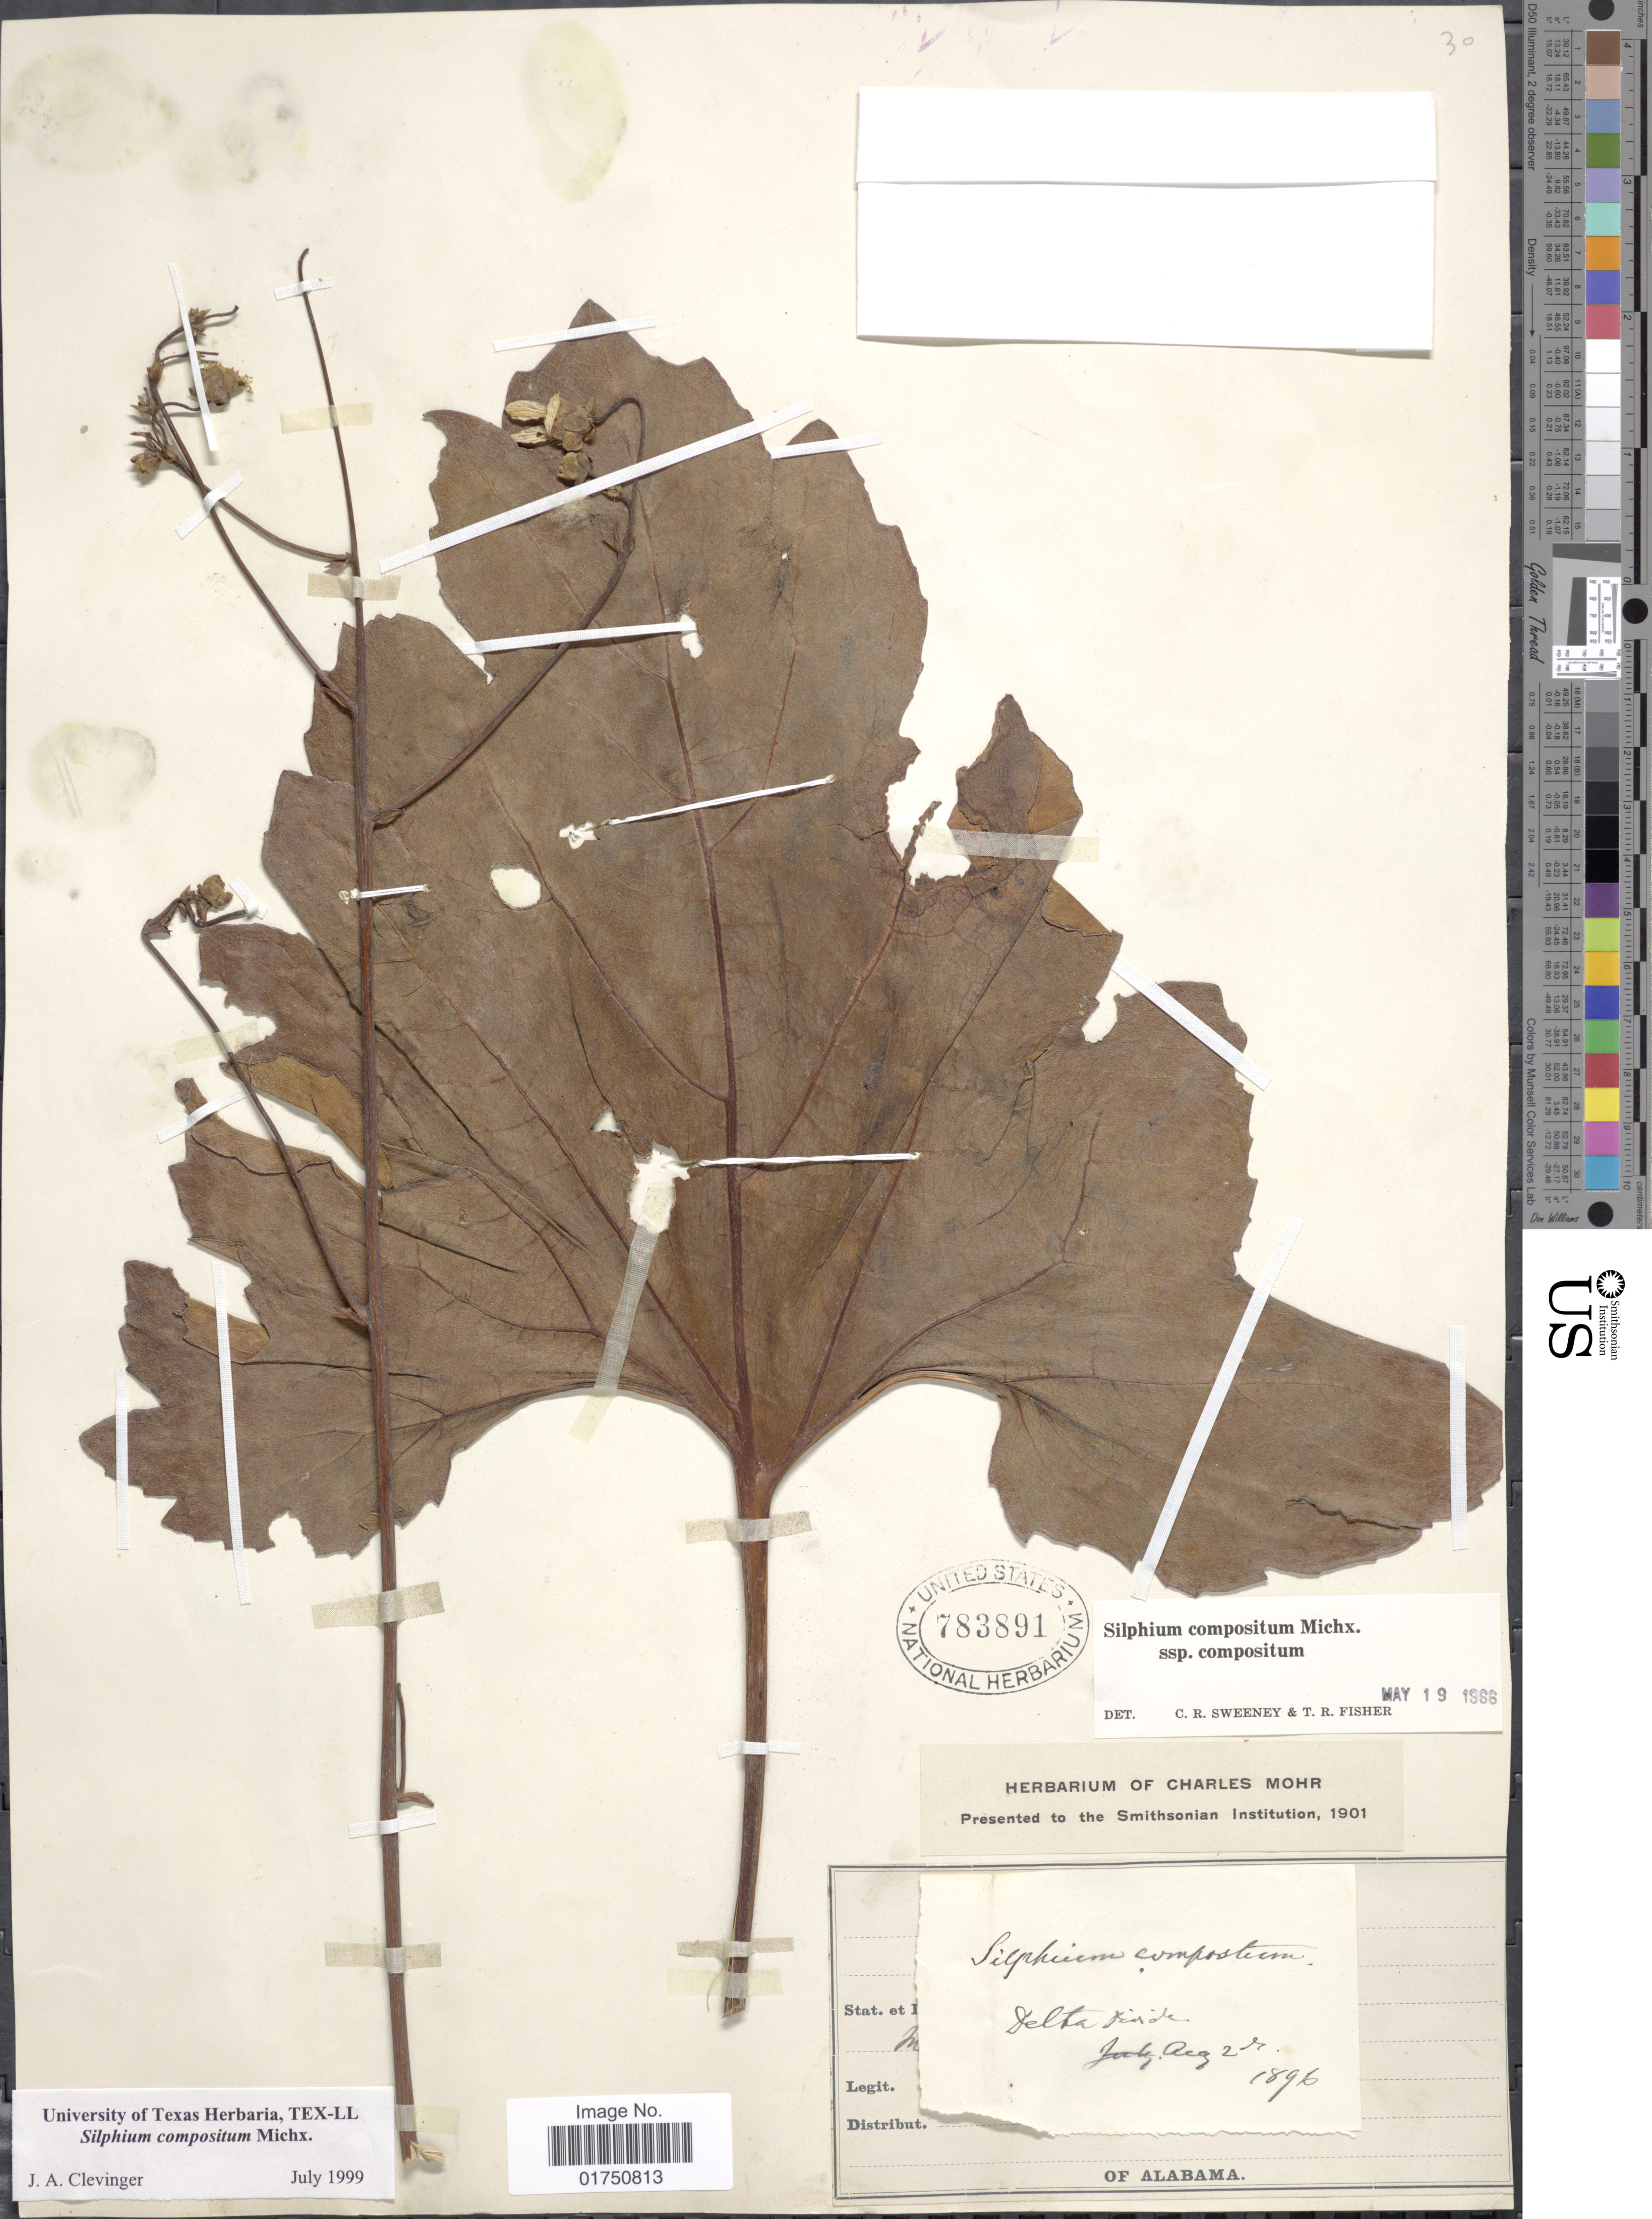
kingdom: Plantae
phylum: Tracheophyta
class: Magnoliopsida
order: Asterales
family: Asteraceae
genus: Silphium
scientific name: Silphium compositum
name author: Michx.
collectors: ex herb. Charles Mohr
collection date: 1896-08-02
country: United States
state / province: Alabama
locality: Delta divide.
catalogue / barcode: US 783891